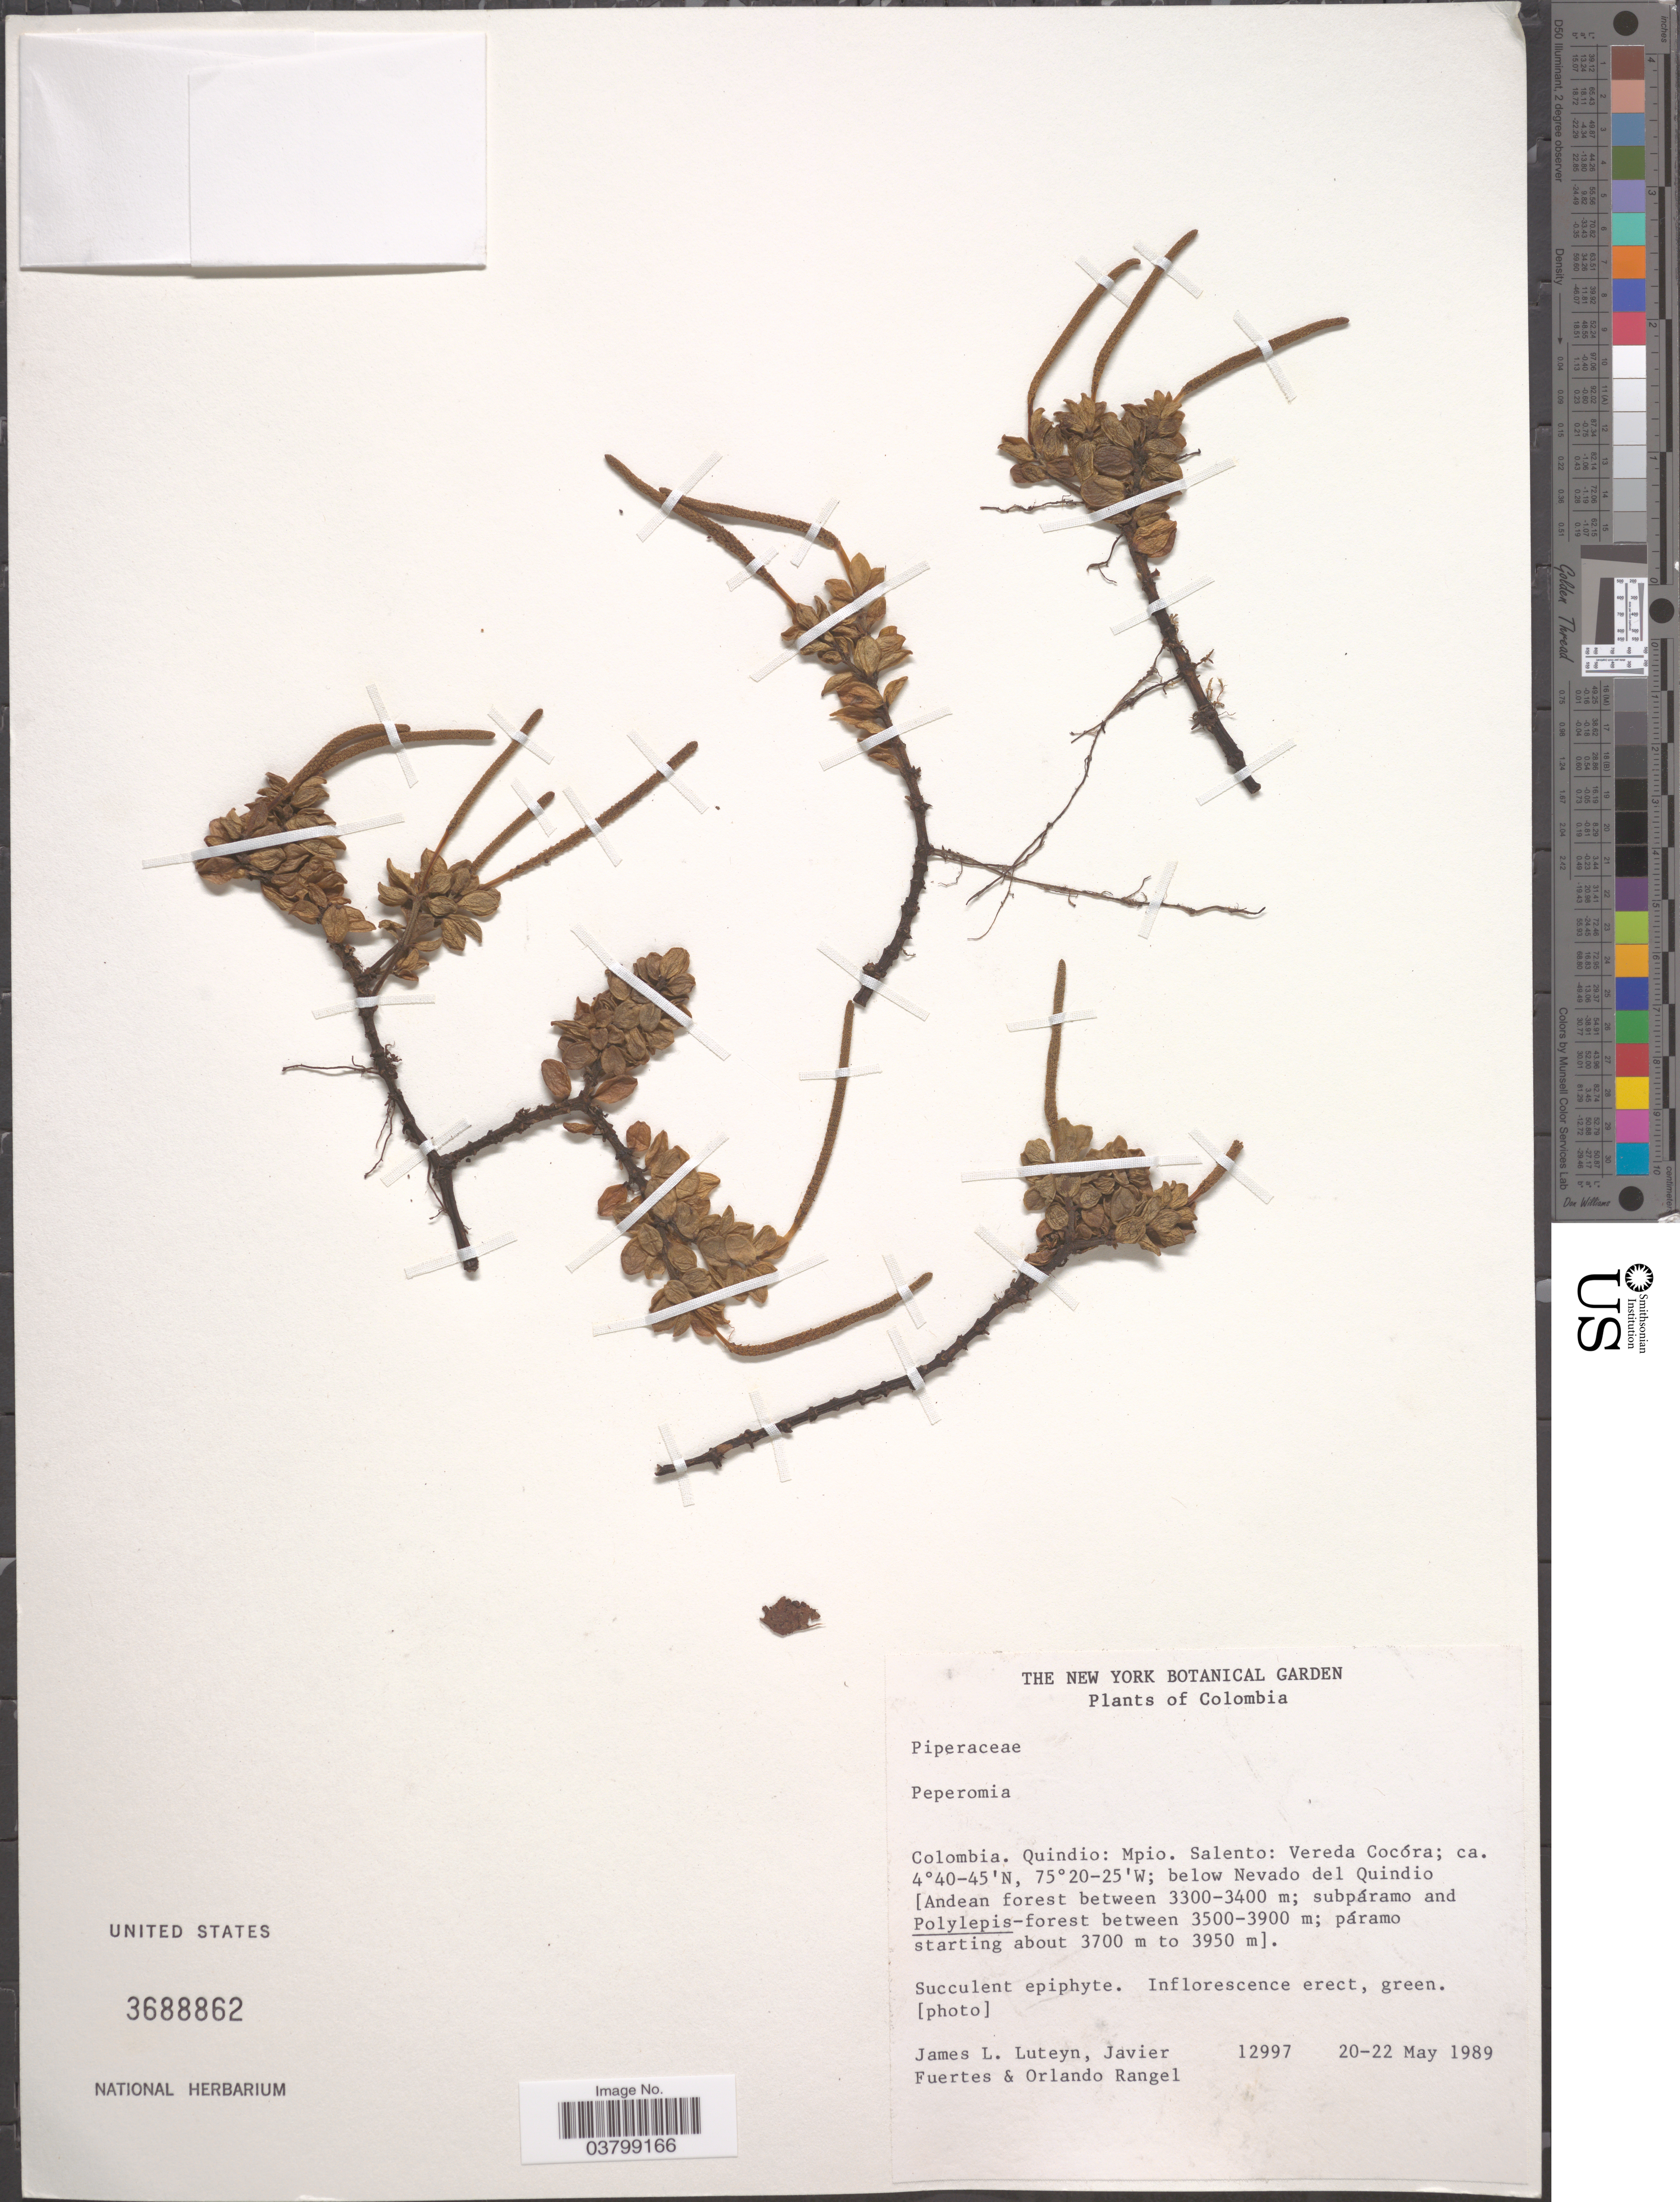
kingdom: Plantae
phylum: Tracheophyta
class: Magnoliopsida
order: Piperales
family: Piperaceae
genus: Peperomia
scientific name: Peperomia hartwegiana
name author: Miq.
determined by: Jiménez, José Estaban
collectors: J. L. Luteyn, J. Fuertes & O. Rangel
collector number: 12997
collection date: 1989-05-20/1989-05-22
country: Colombia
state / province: Quindío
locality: Mpio. Salento: Vereda Cocóra; below Nevado del Quindio.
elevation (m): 3300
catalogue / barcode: US 3688862